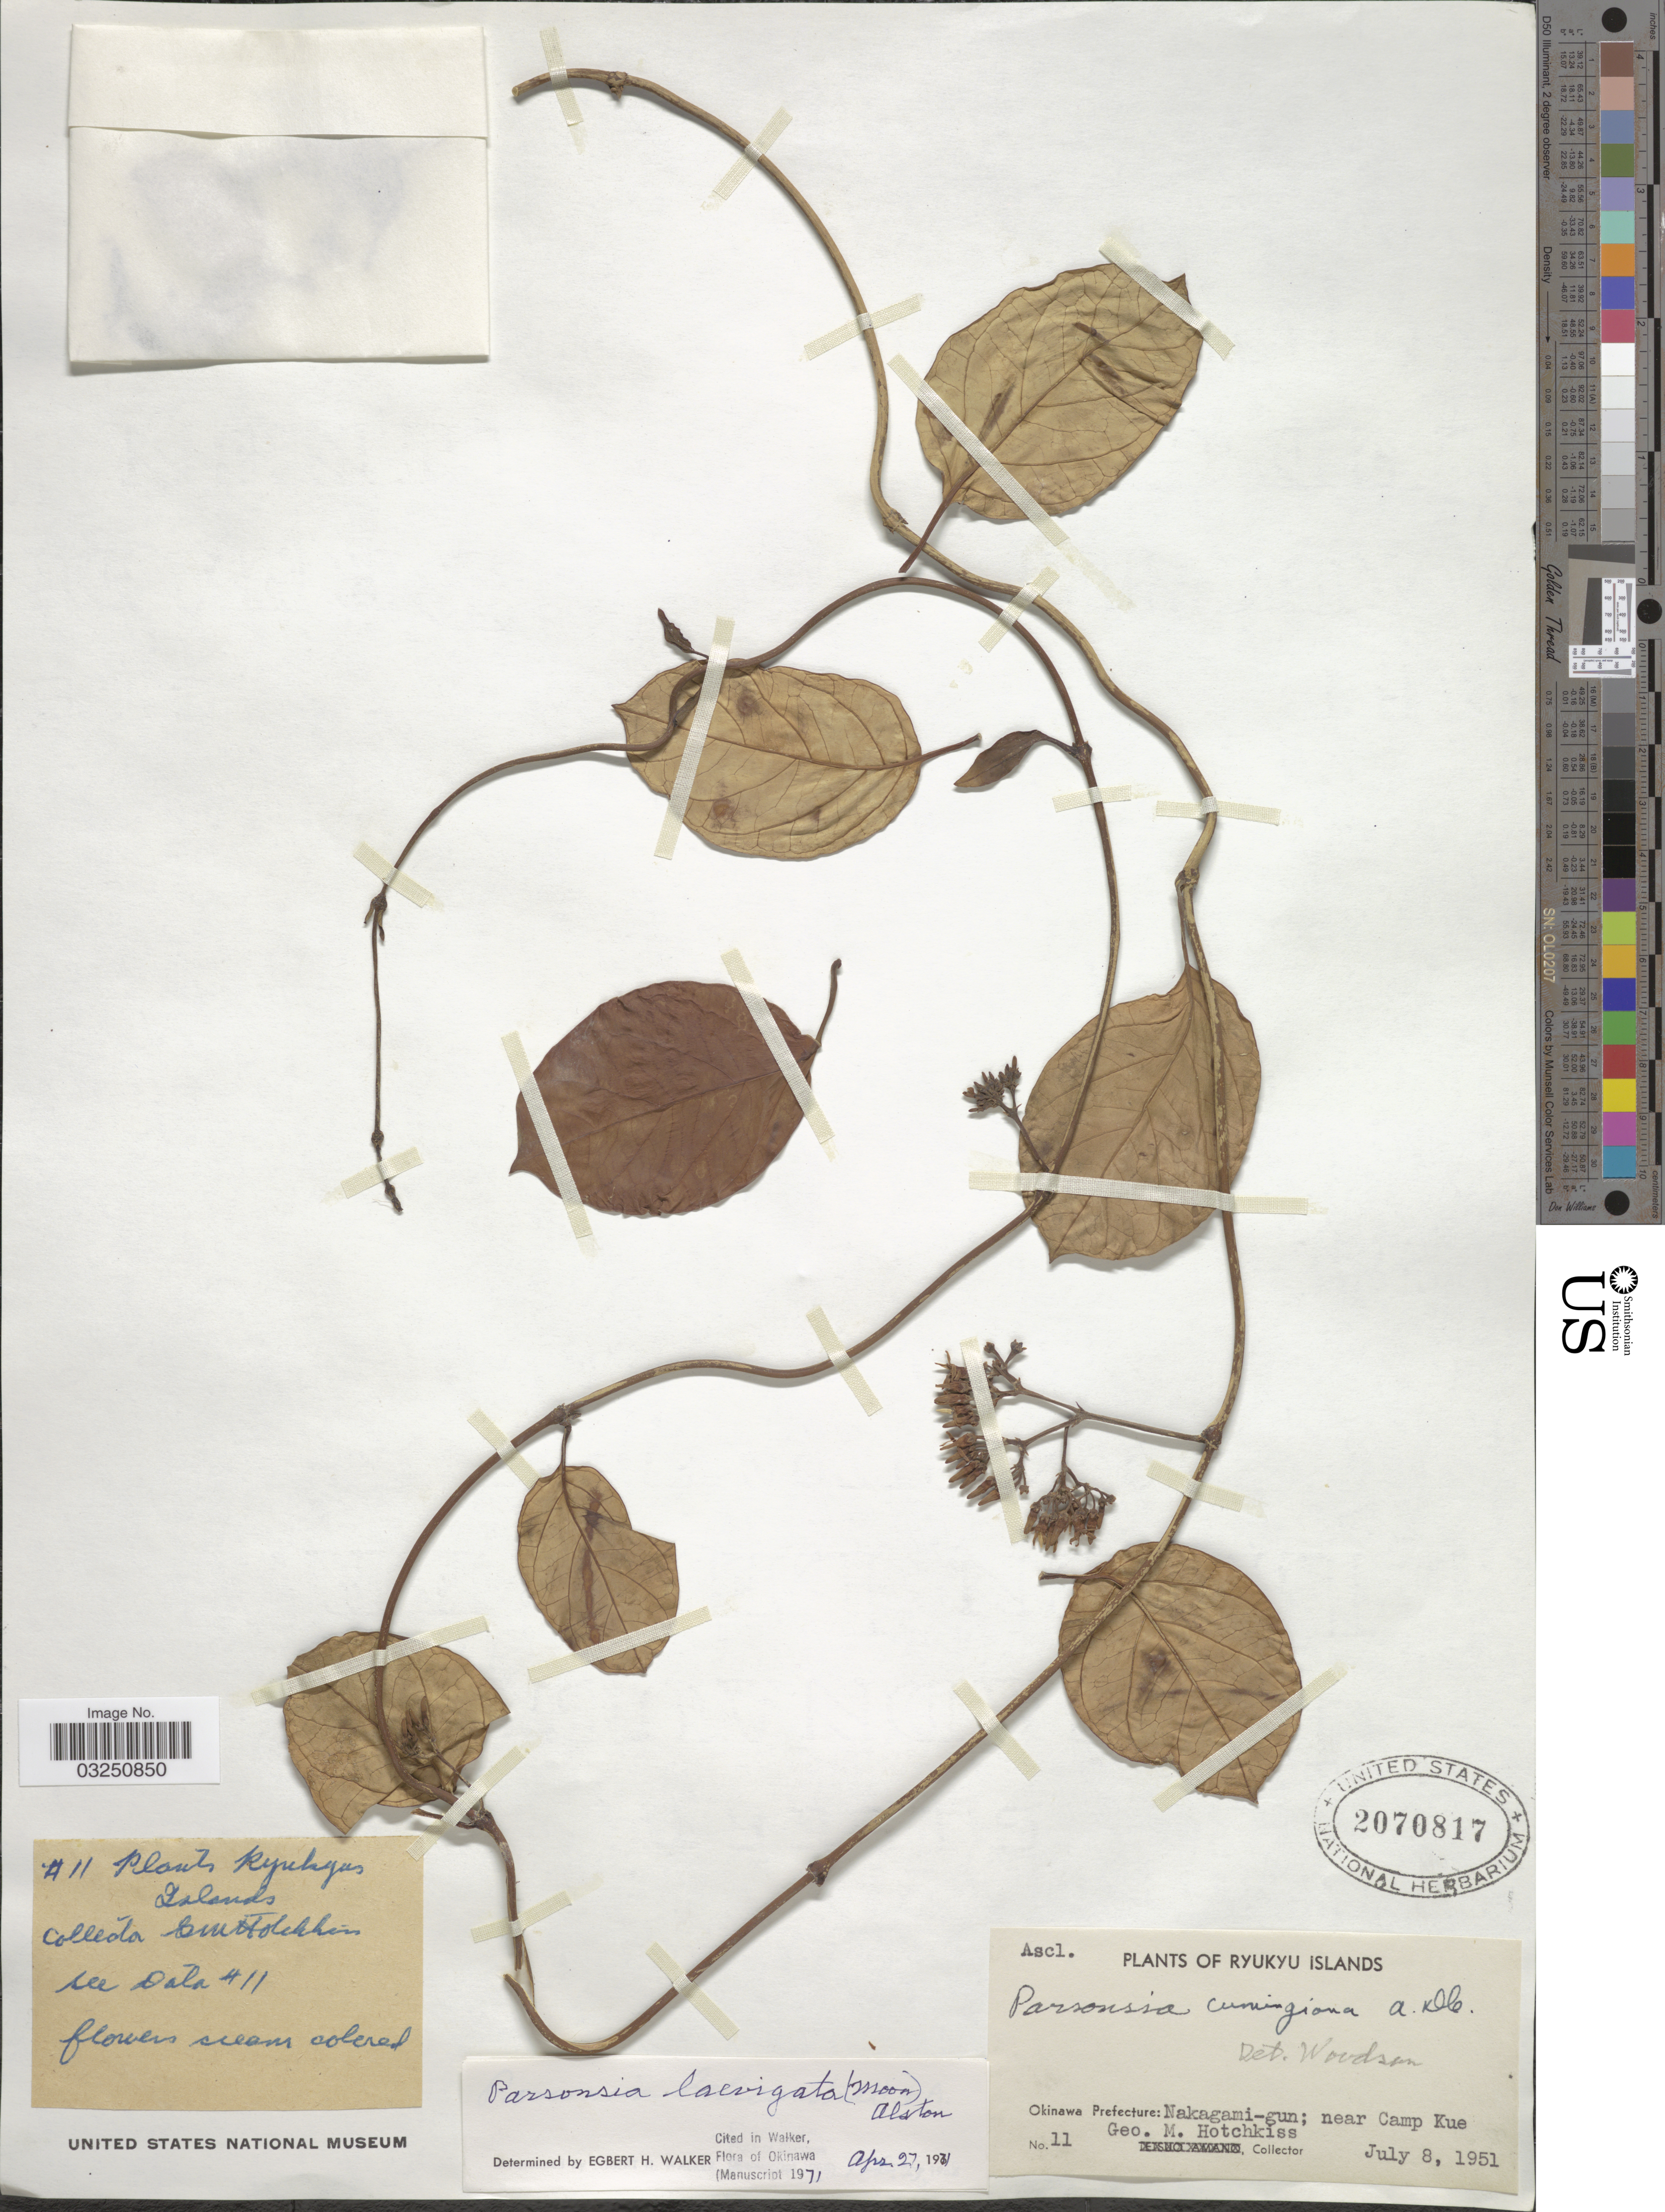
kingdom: Plantae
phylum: Tracheophyta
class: Magnoliopsida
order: Gentianales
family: Apocynaceae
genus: Parsonsia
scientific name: Parsonsia alboflavescens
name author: (Dennst.) Mabberley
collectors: G. Hotchkiss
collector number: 11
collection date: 1951-07-08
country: Japan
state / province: Okinawa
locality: Ryukyu Islands. Okinawa Prefecture: Nakagami-gun; near Camp Kue.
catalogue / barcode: US 2070817